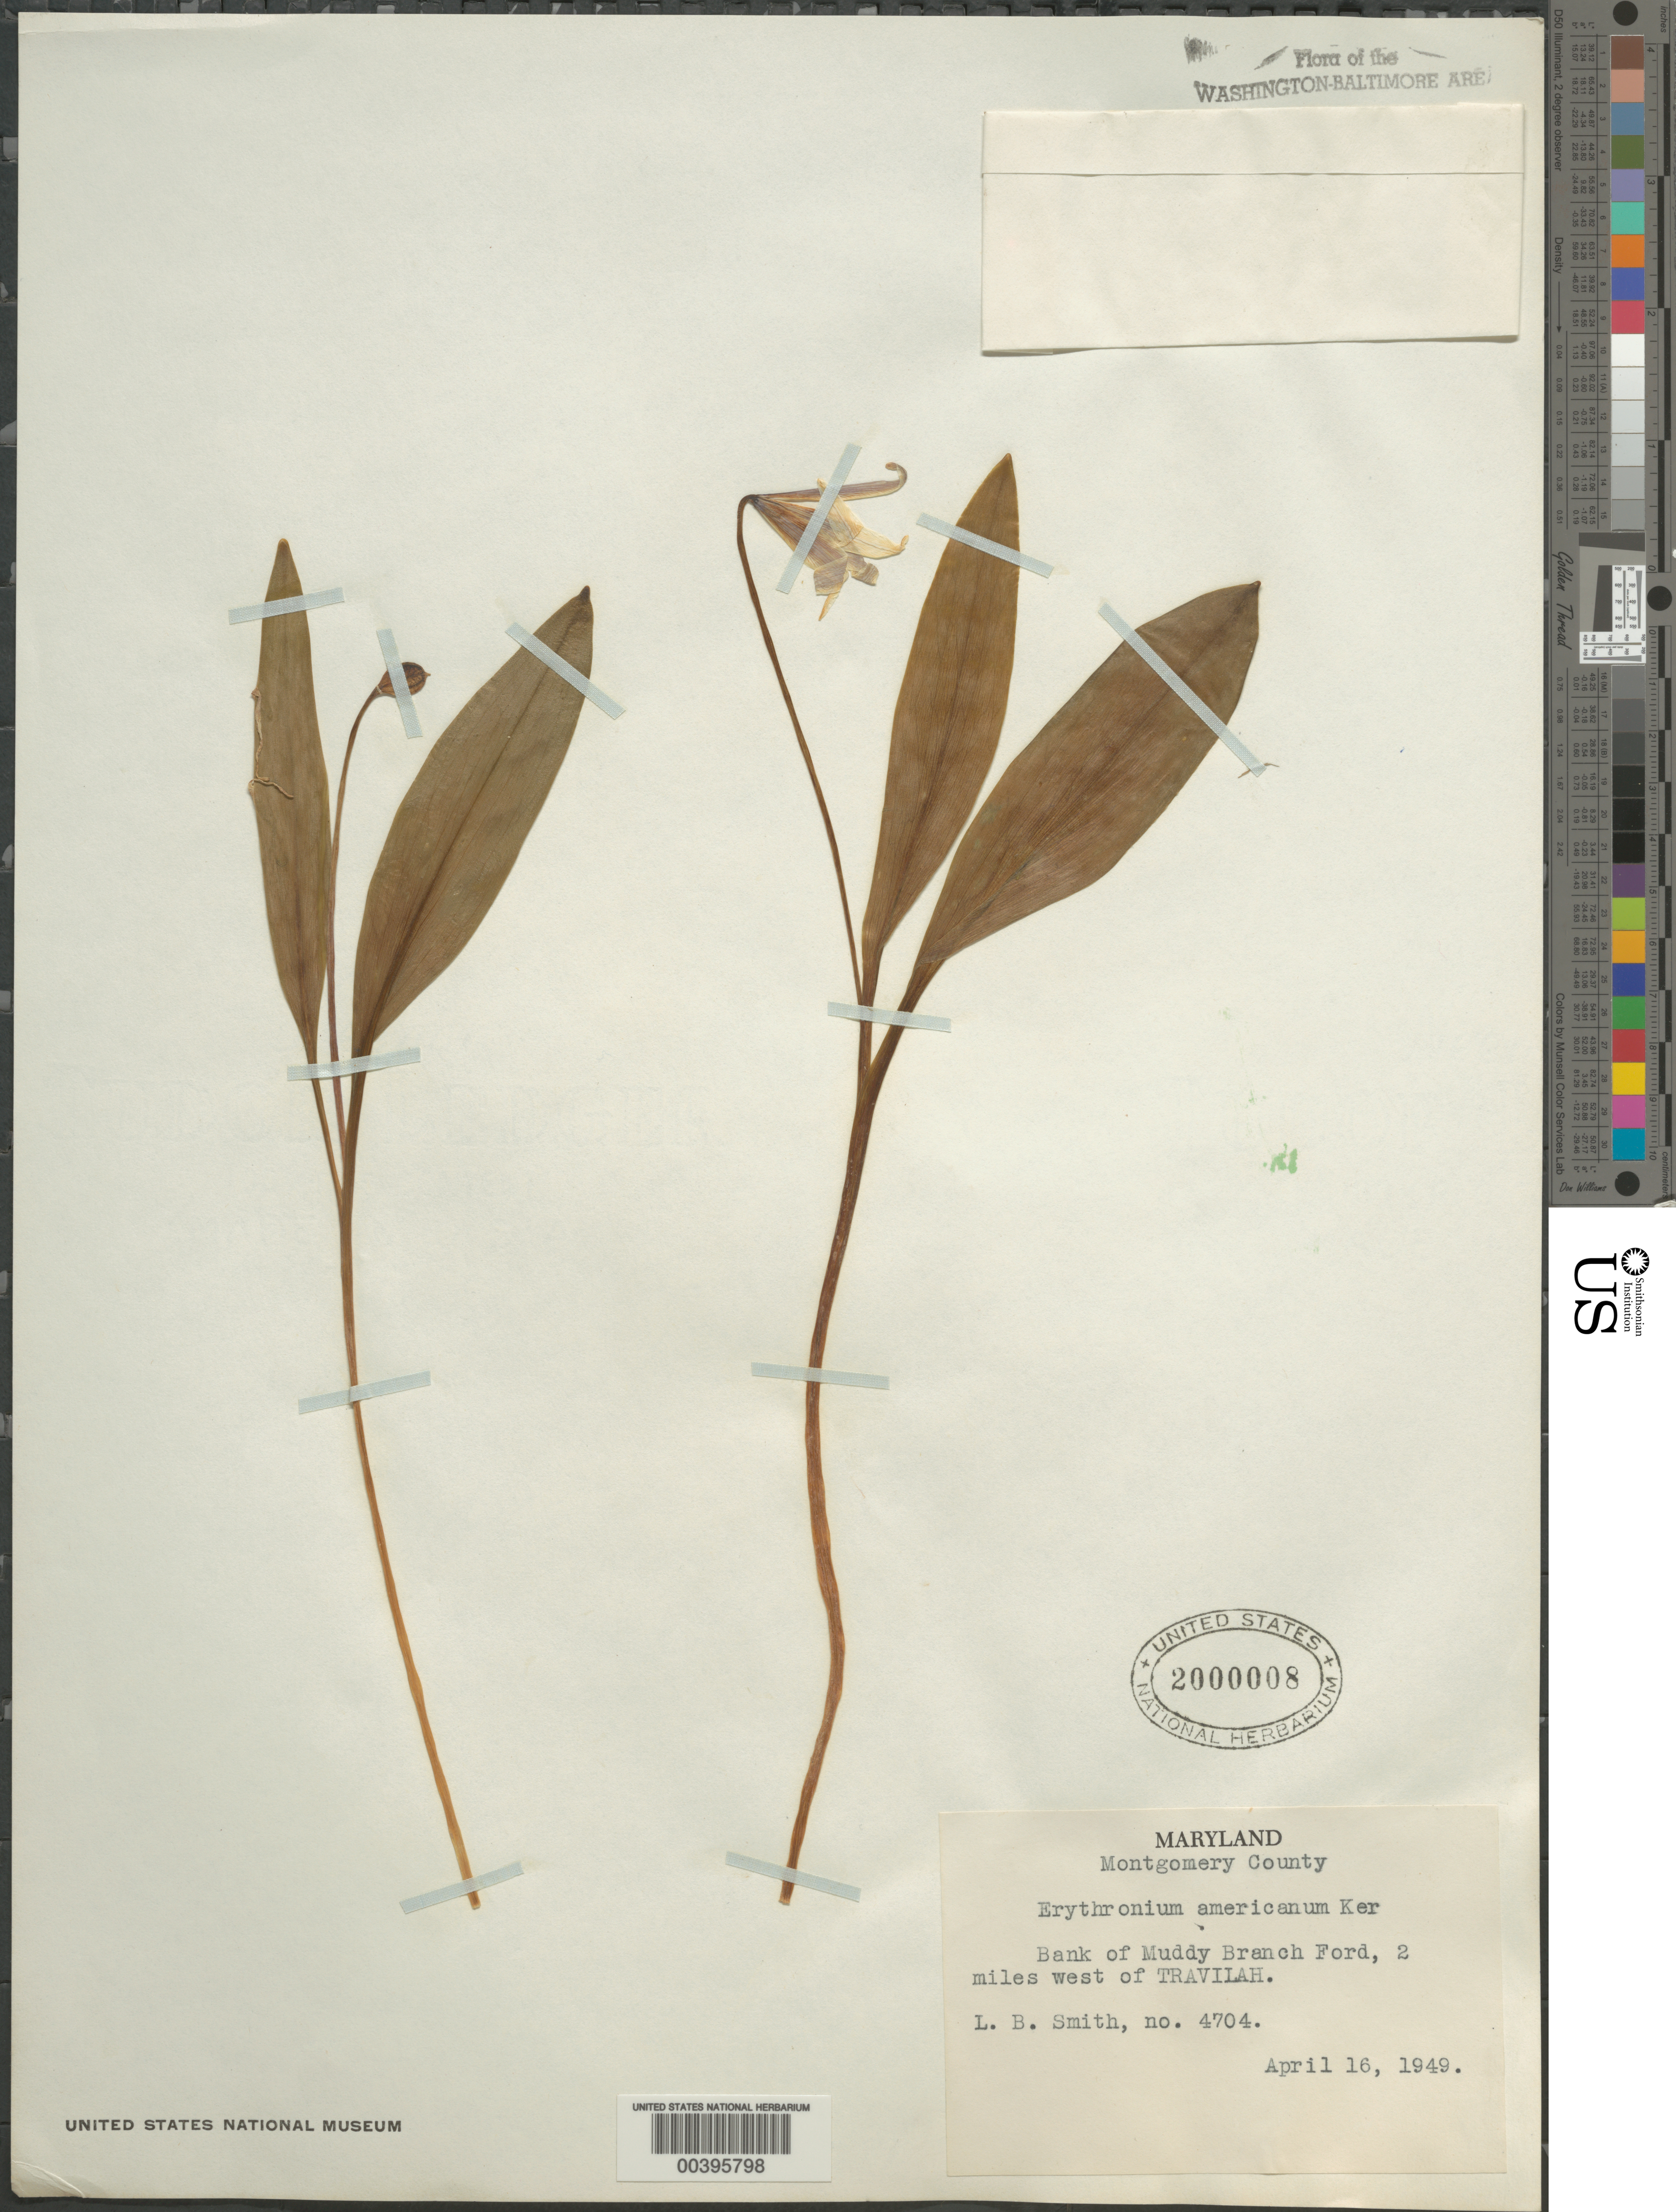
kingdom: Plantae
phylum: Tracheophyta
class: Liliopsida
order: Liliales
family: Liliaceae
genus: Erythronium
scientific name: Erythronium americanum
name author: Ker Gawl.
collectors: L. Smith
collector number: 4704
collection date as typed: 16 Apr 1949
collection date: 1949-04-16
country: United States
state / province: Maryland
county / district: Montgomery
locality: Muddy Branch Ford, west of Travilah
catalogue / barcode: US 2000008